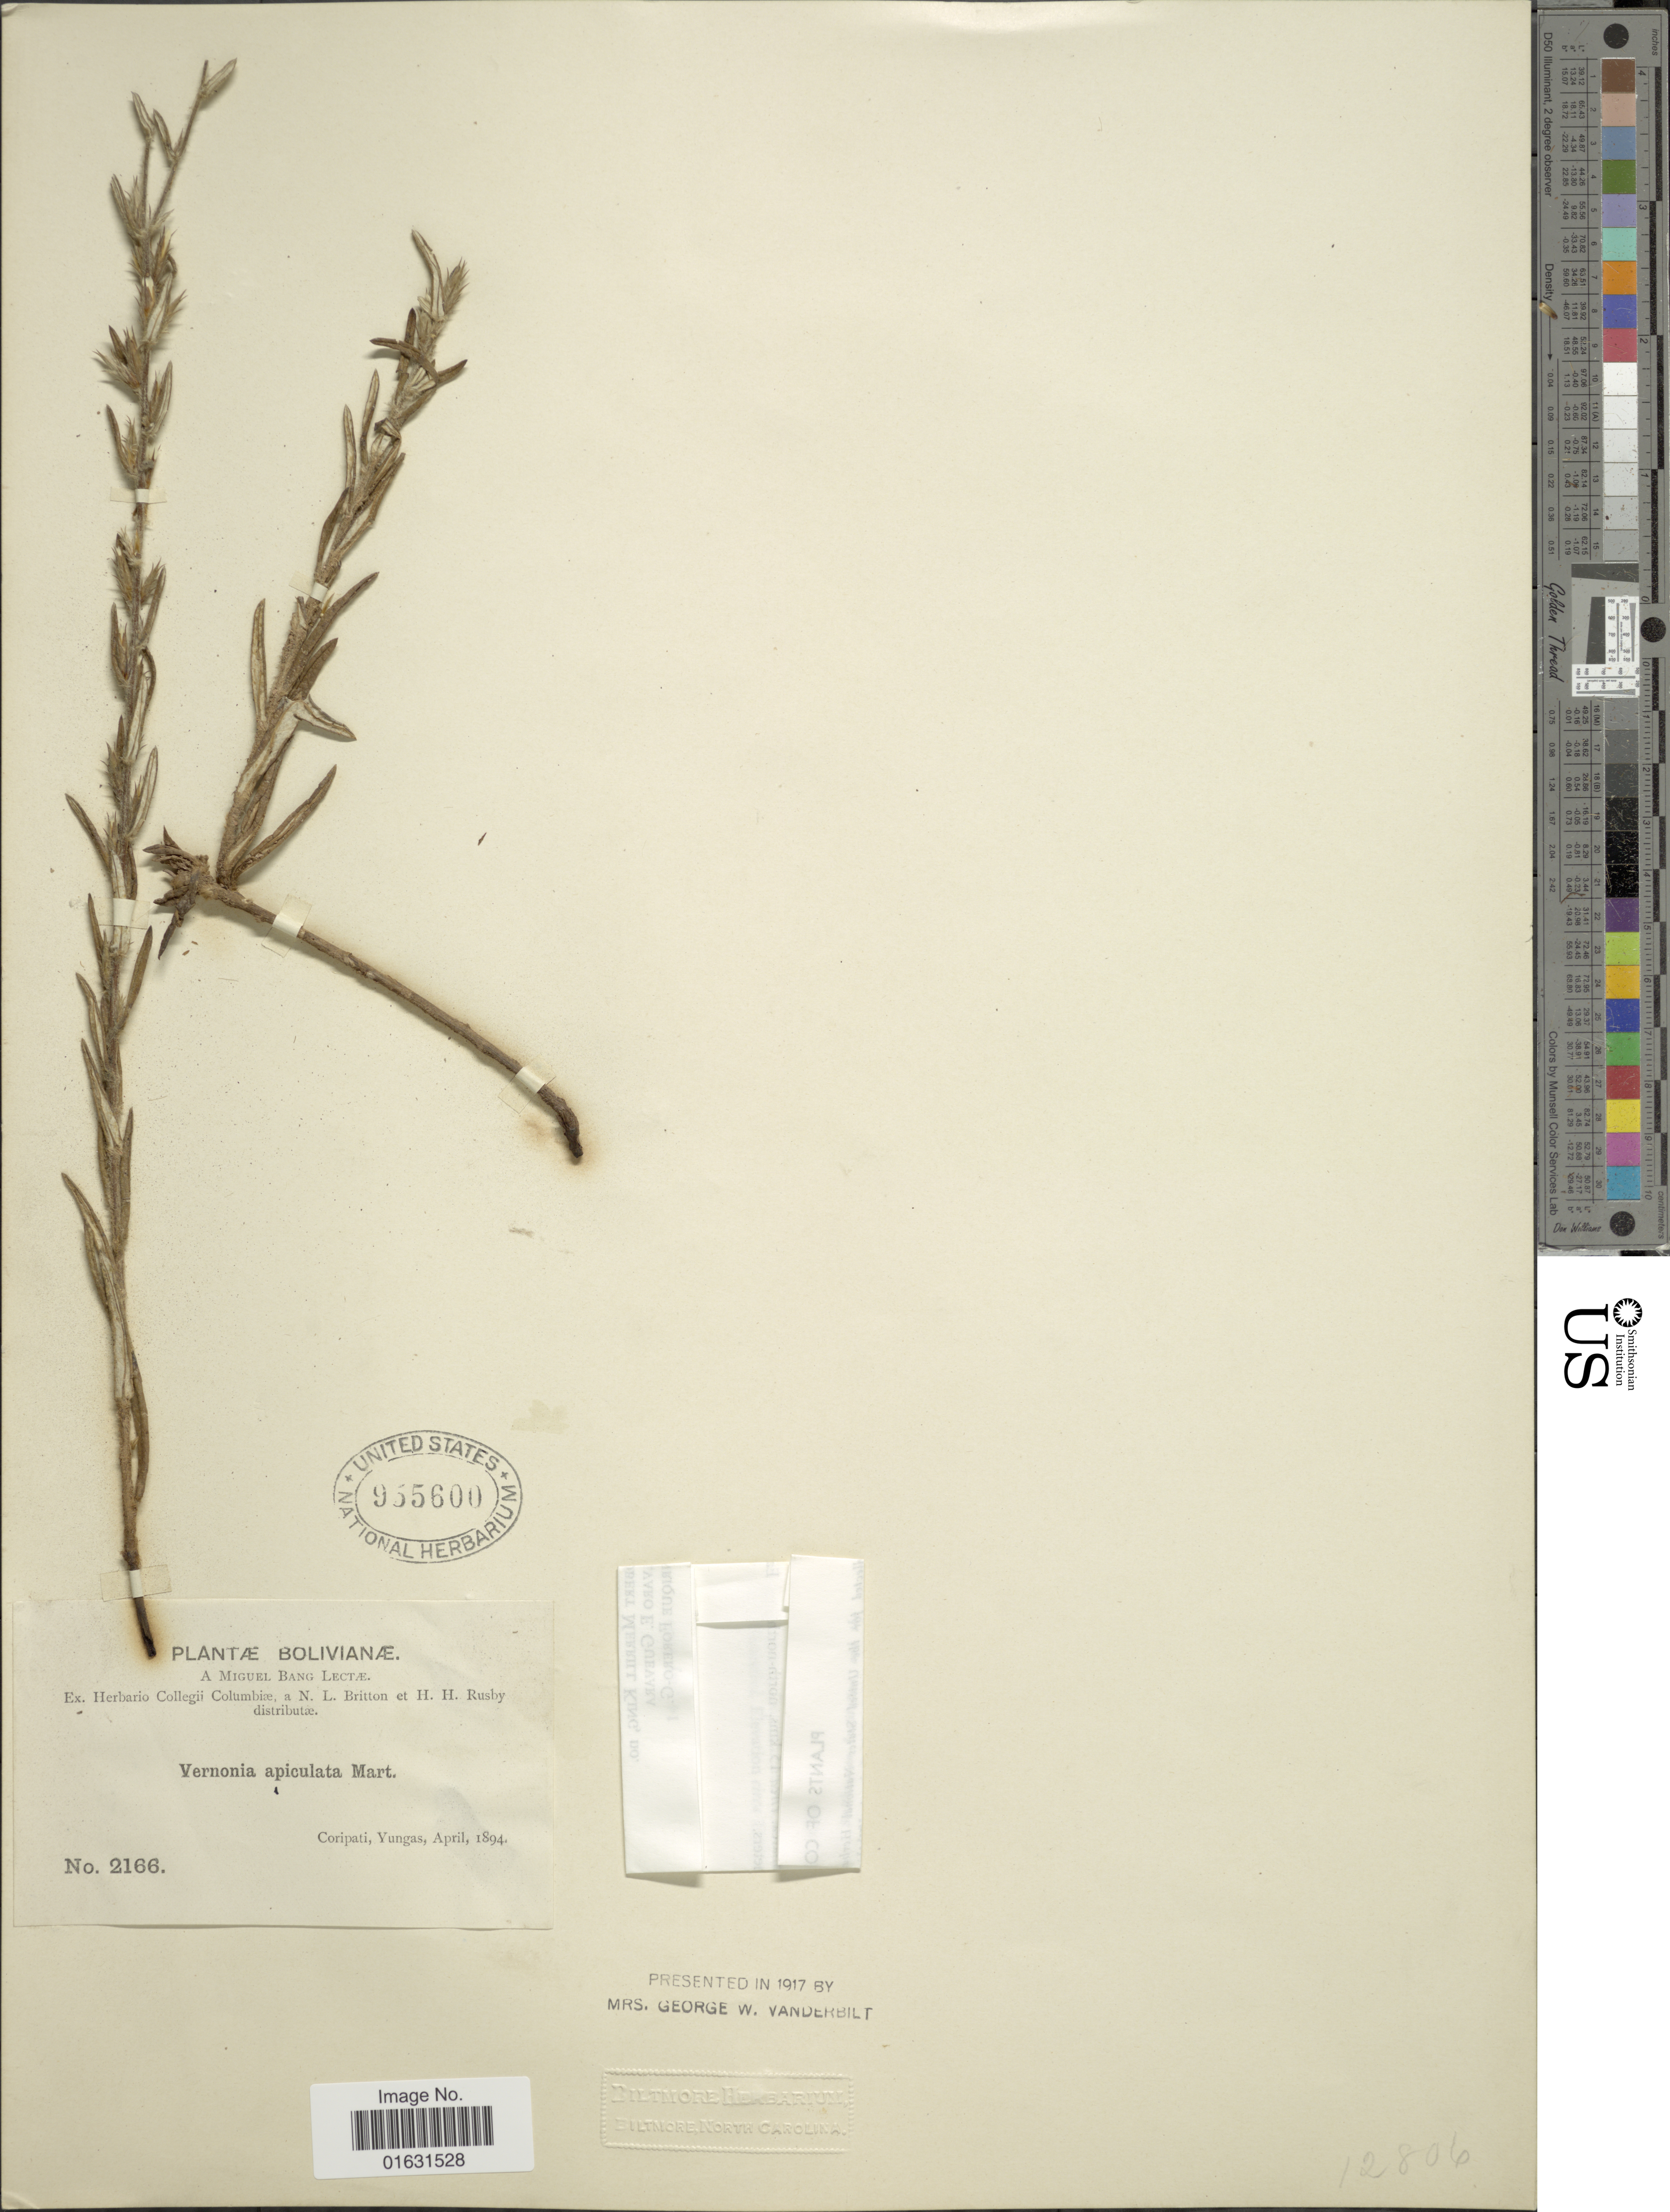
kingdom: Plantae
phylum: Tracheophyta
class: Magnoliopsida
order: Asterales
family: Asteraceae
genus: Stenocephalum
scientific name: Stenocephalum apiculatum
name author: (Mart.) Sch. Bip.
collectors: M. Bang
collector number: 2166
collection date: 1894-04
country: Bolivia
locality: Coripati, Yungas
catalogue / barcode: US 955600